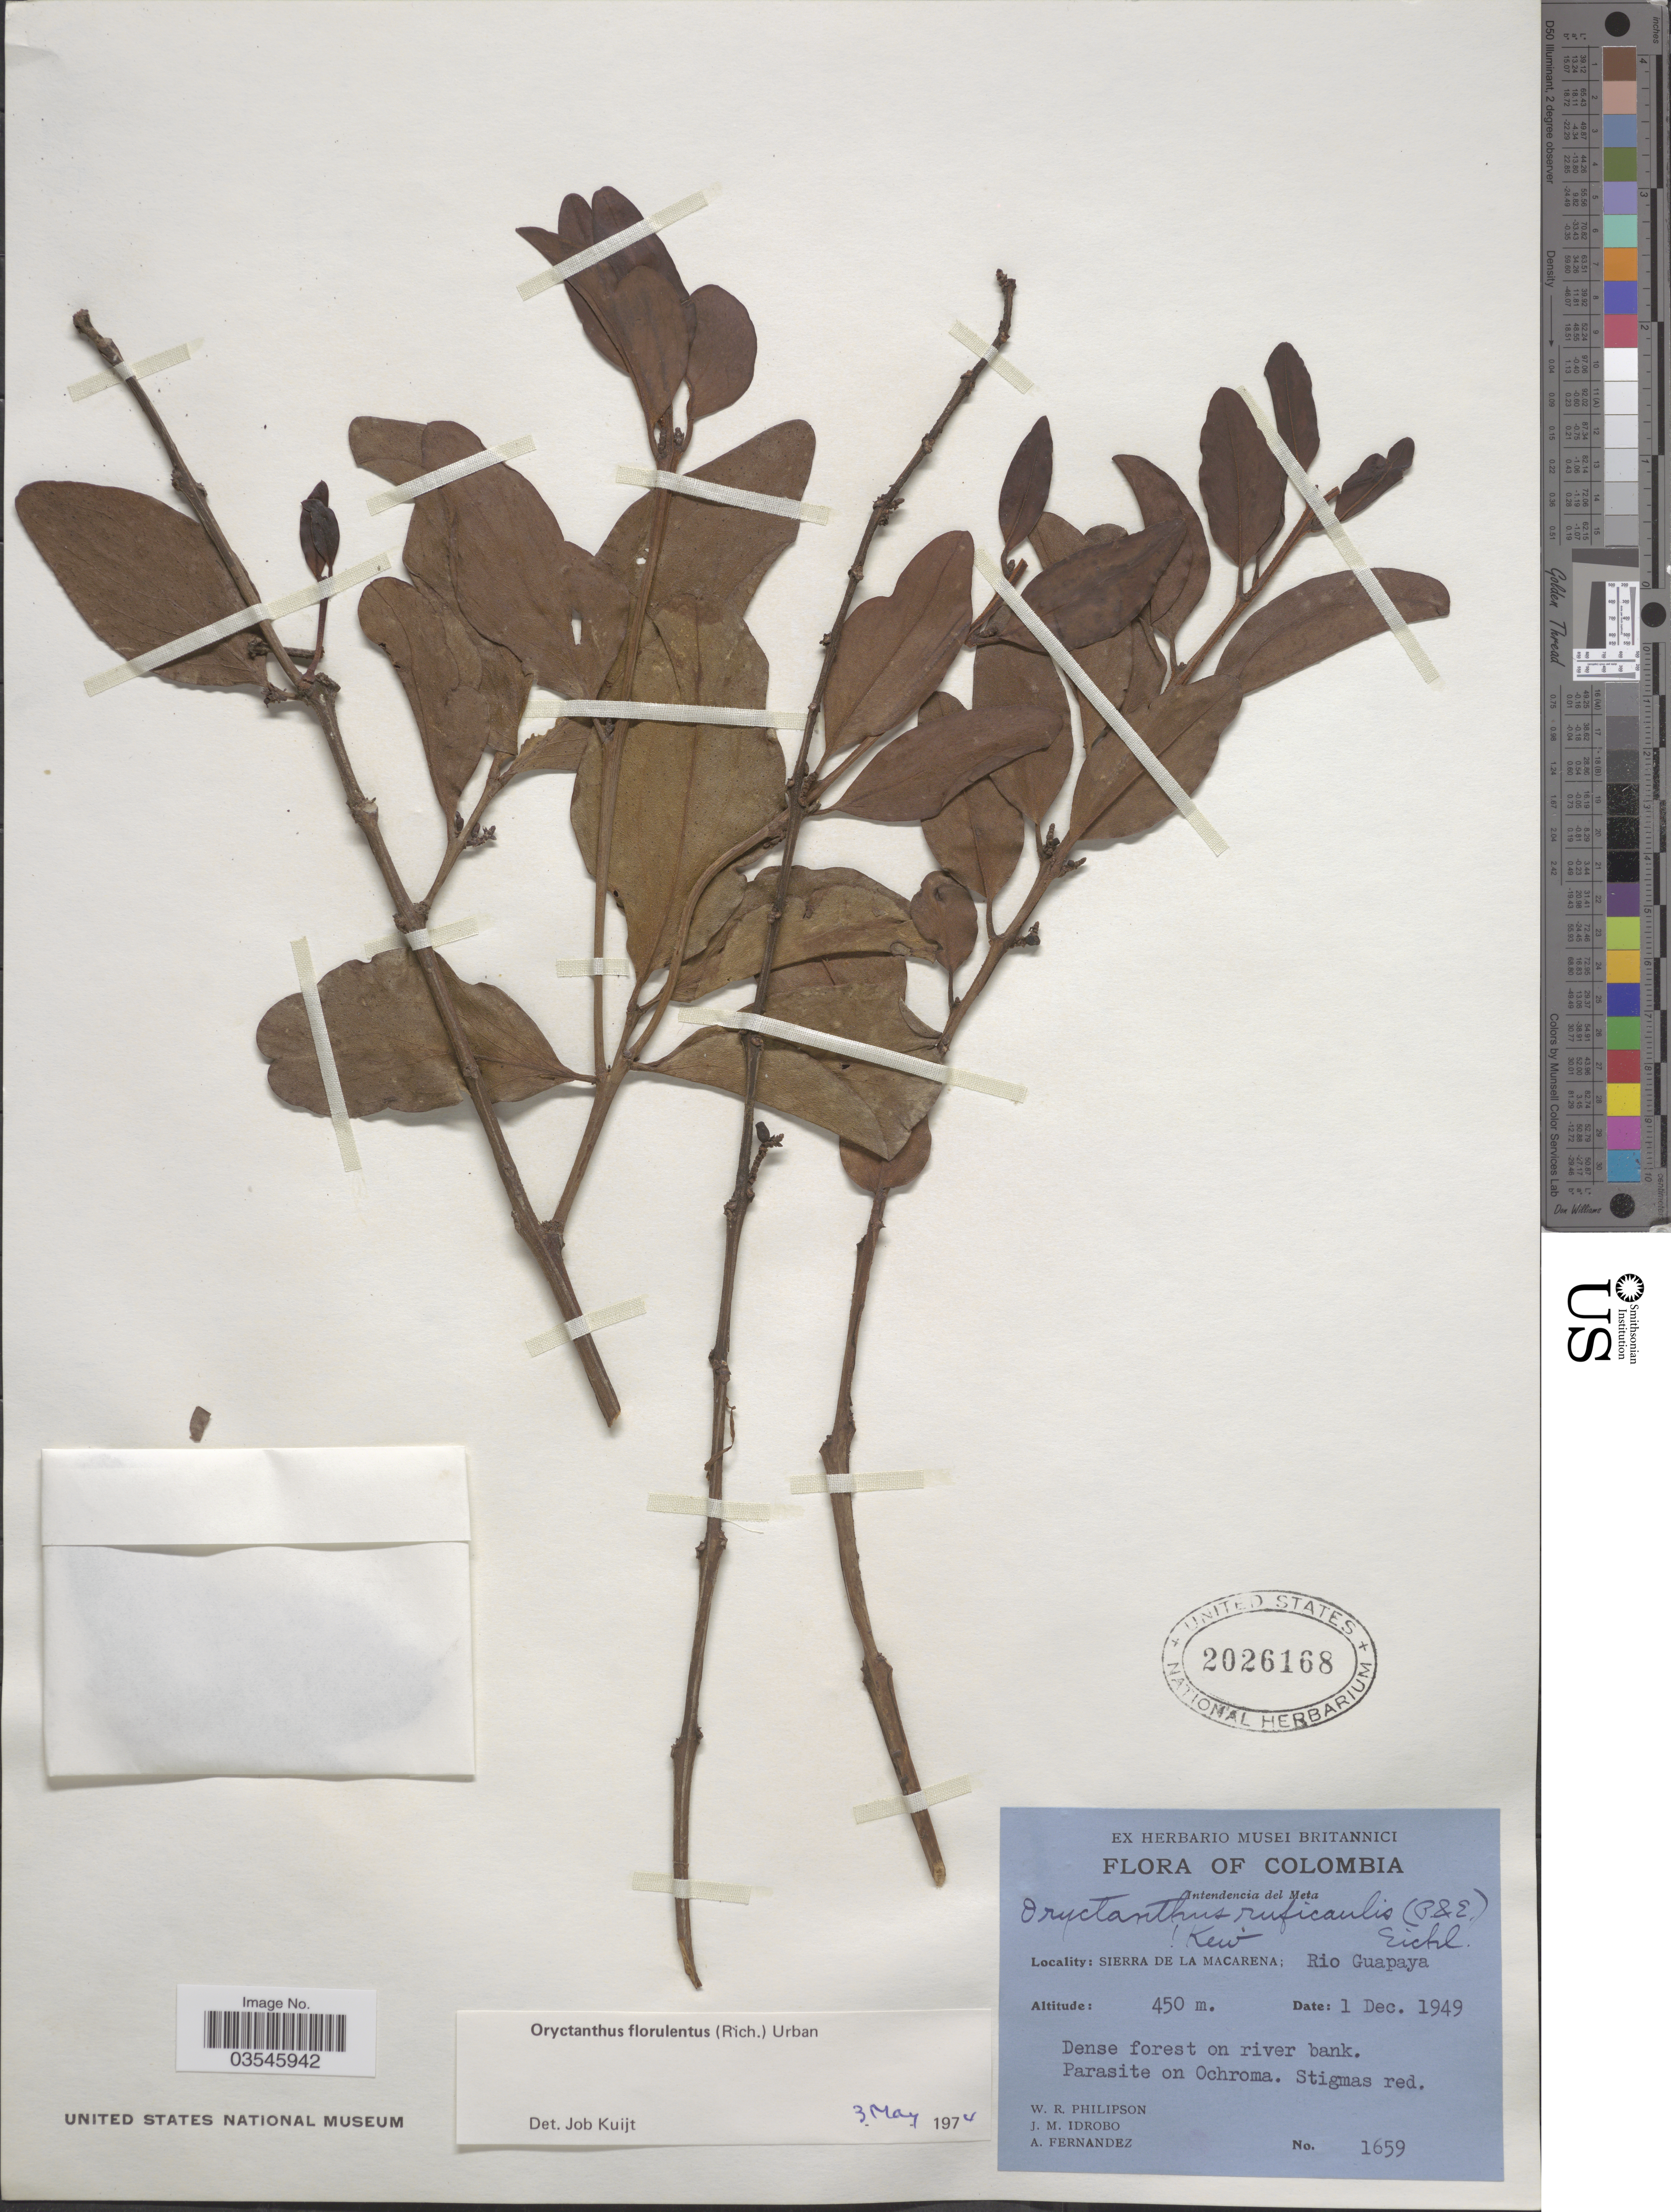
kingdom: Plantae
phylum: Tracheophyta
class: Magnoliopsida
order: Santalales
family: Loranthaceae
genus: Oryctanthus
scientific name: Oryctanthus florulentus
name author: (Rich.) Tiegh.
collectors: W. R. Philipson, J. M. Idrobo & A. Fernandez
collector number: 1659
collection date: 1949-12-01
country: Colombia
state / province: Meta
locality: Intendencia del Meta. Sierra de la Macarena; Rio Guapaya.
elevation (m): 450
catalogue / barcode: US 2026168